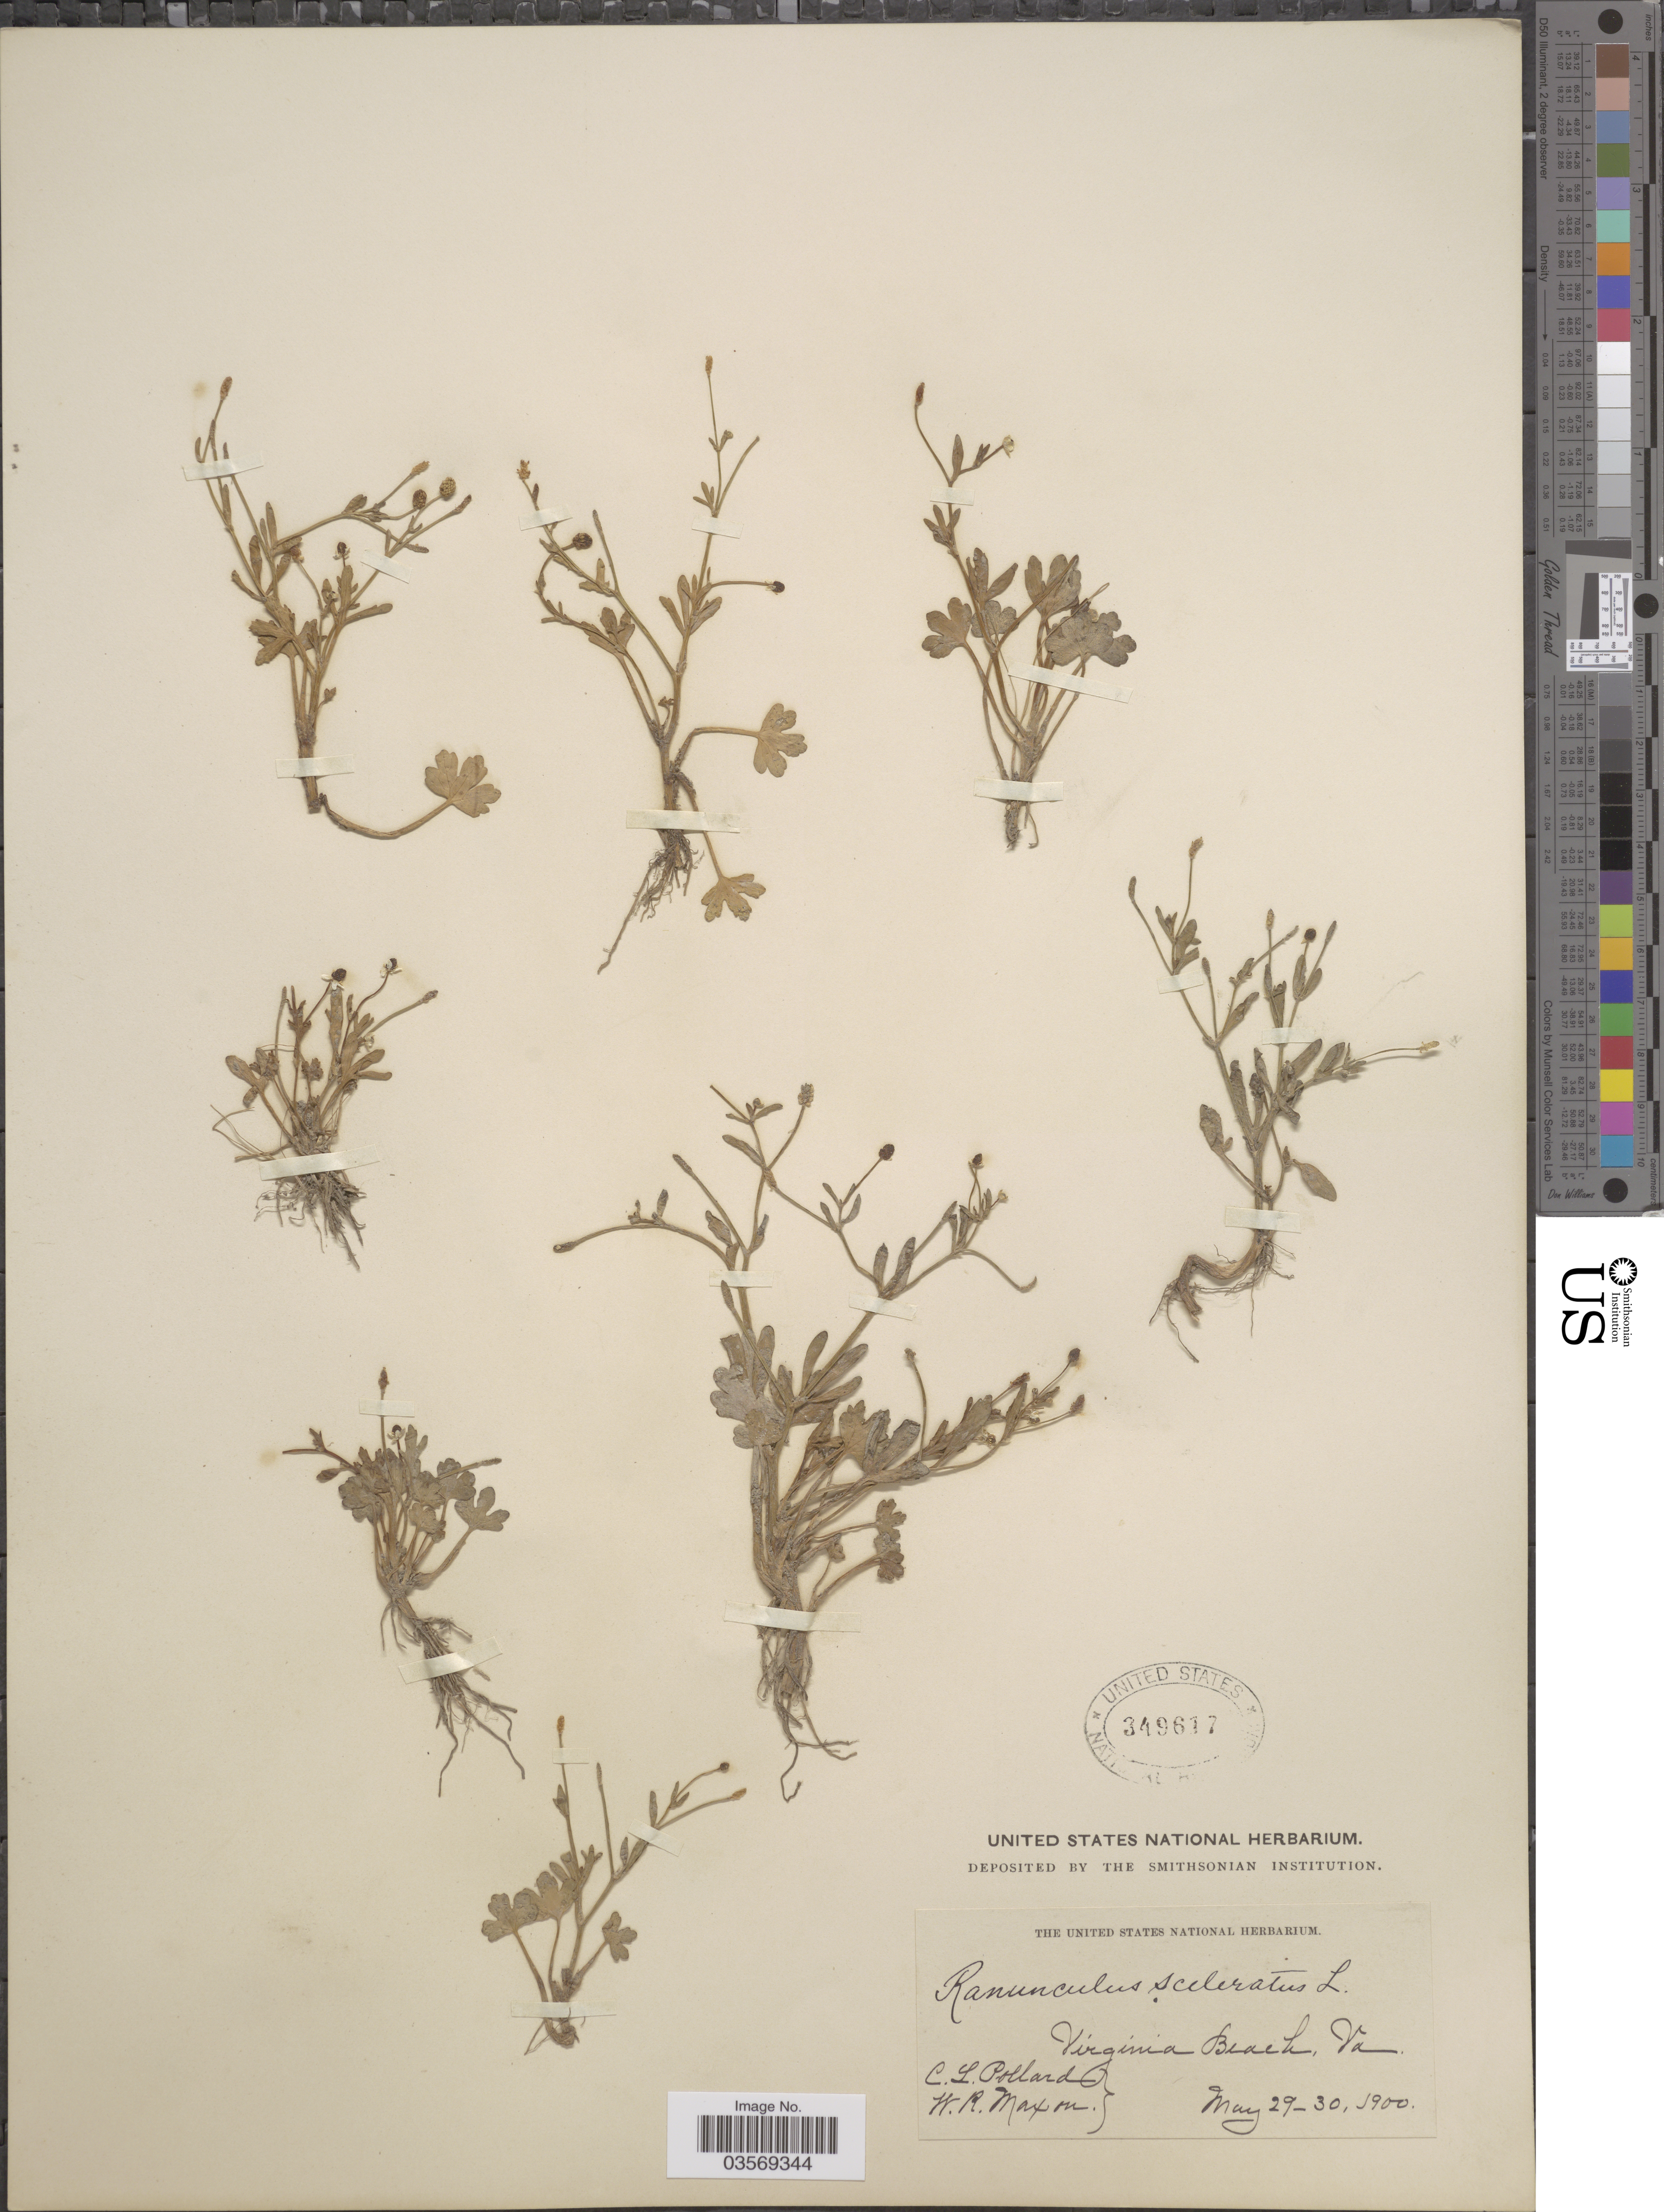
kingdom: Plantae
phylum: Tracheophyta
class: Magnoliopsida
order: Ranunculales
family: Ranunculaceae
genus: Ranunculus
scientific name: Ranunculus sceleratus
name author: L.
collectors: C. L. Pollard & W. R. Maxon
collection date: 1900-05-29/1900-05-30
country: United States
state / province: Virginia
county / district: City of Virginia Beach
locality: Virginia Beach.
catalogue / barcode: US 349617